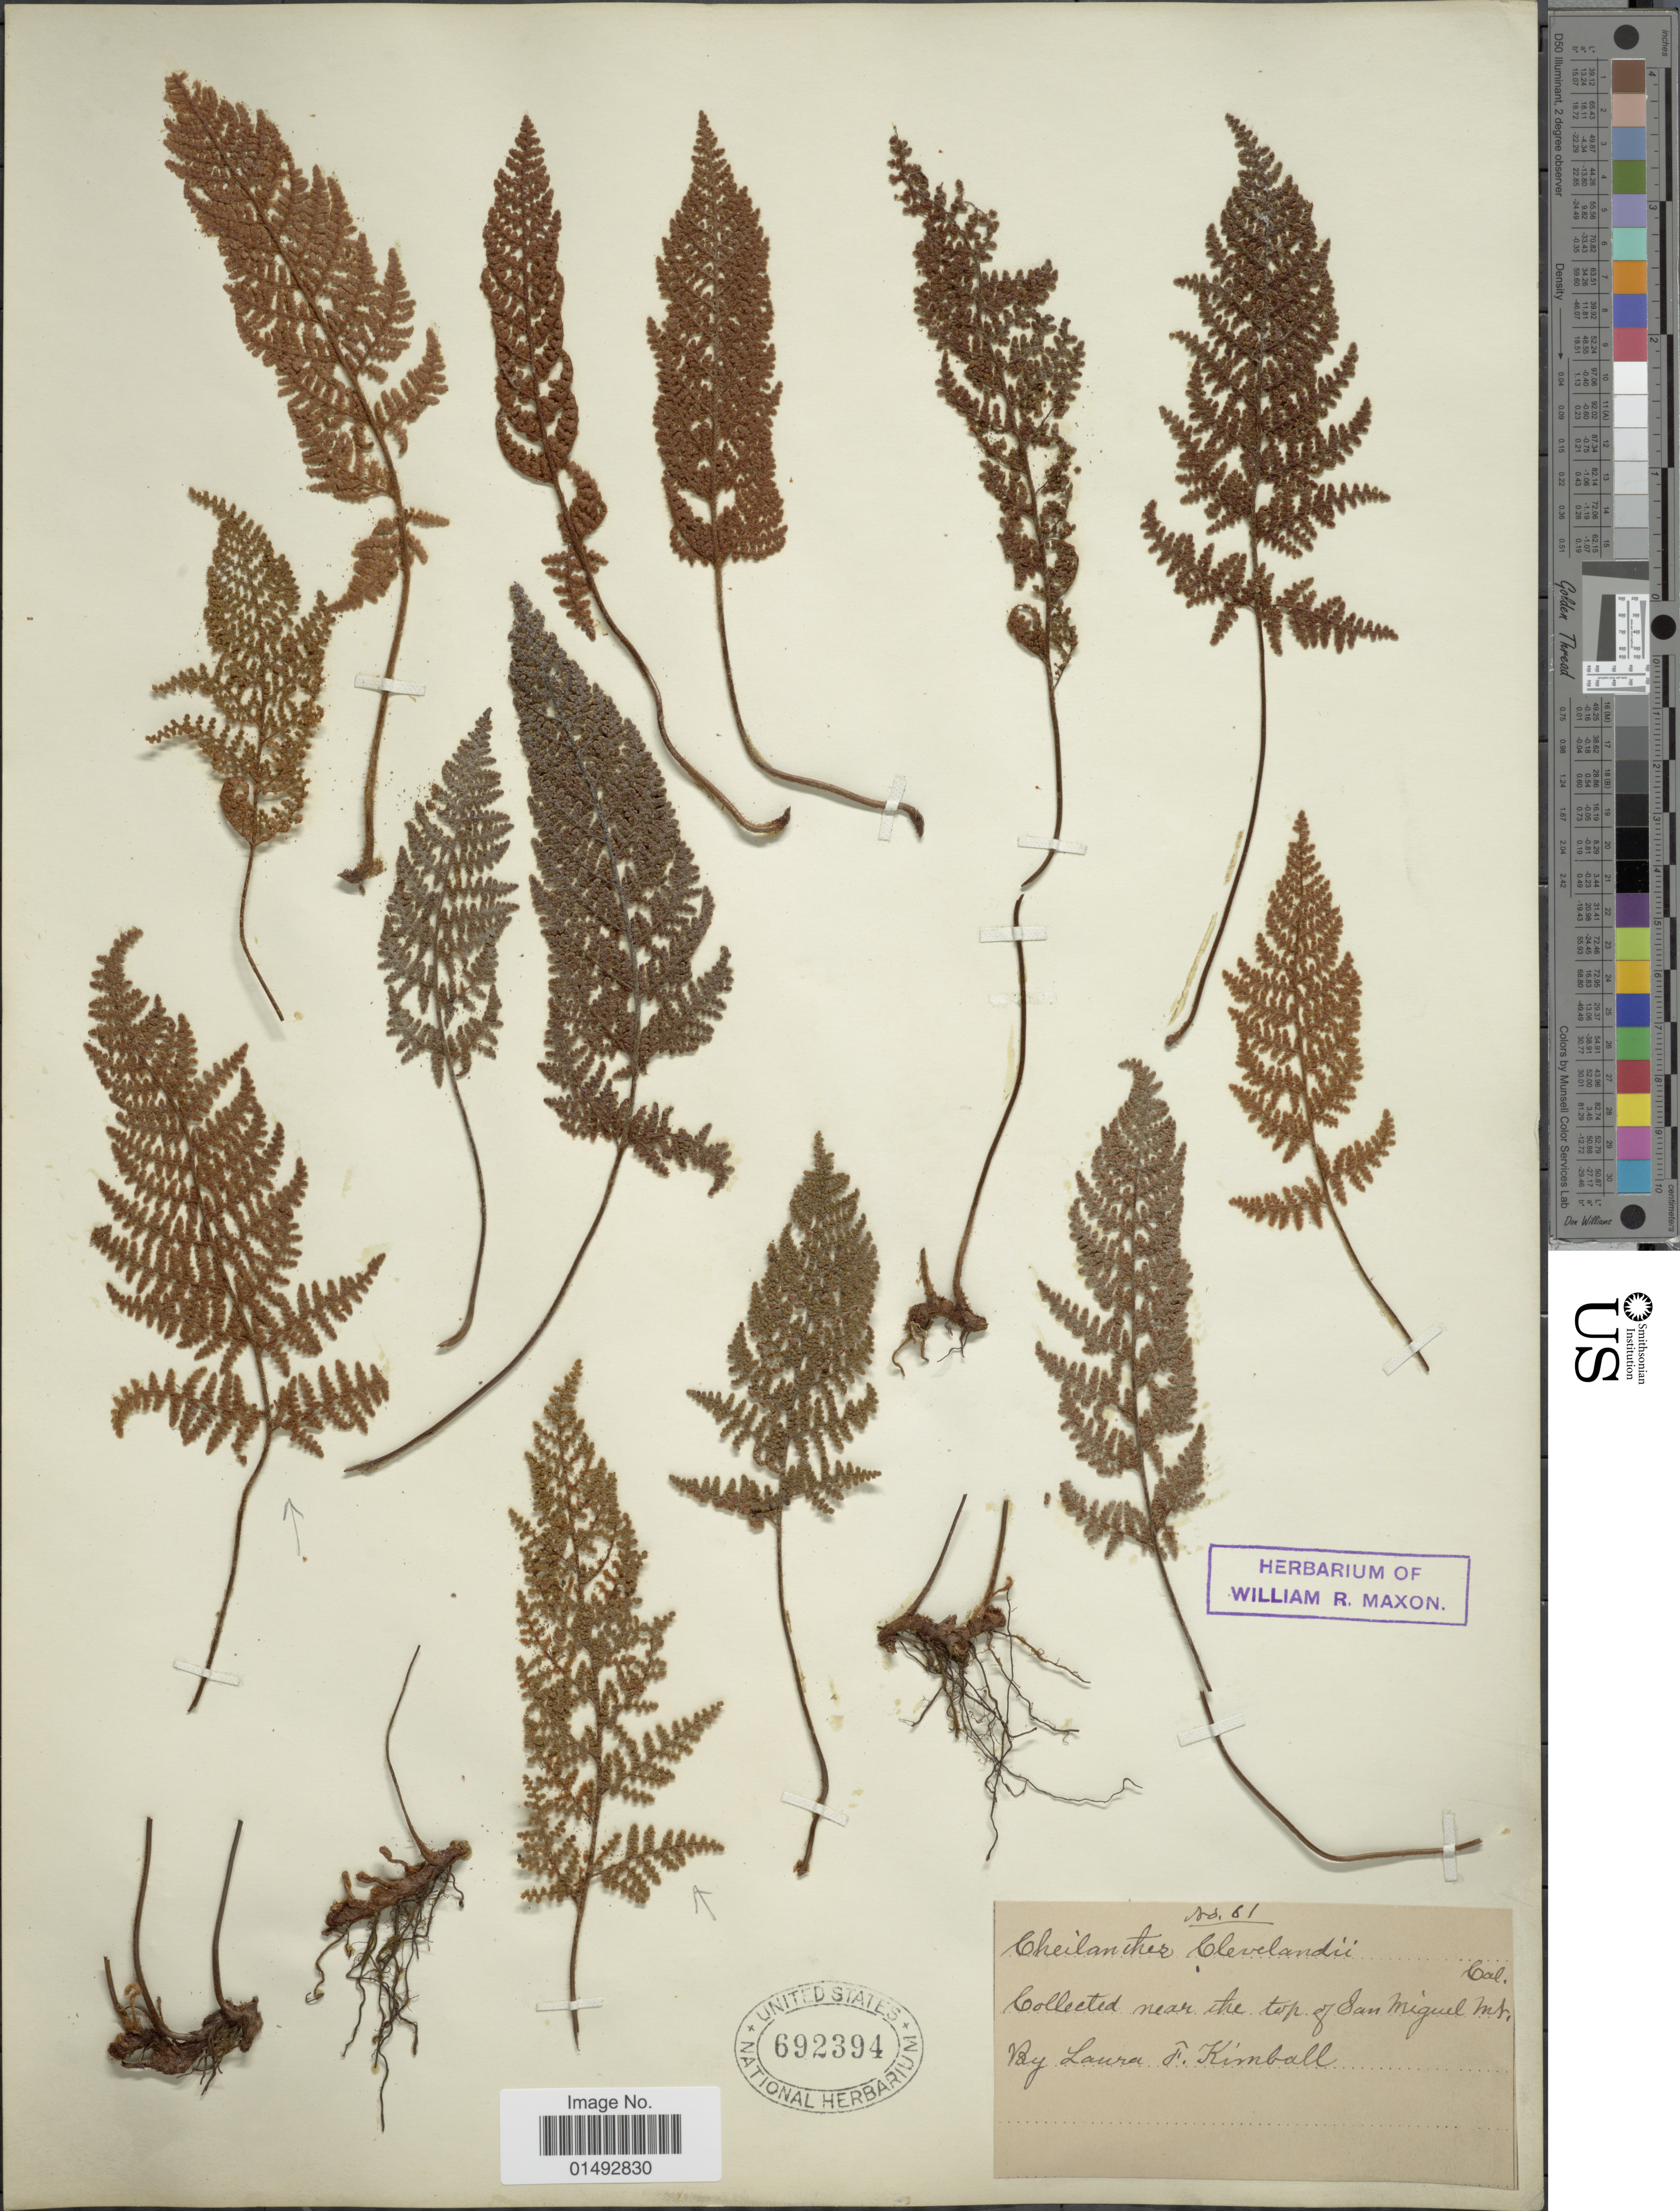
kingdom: Plantae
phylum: Tracheophyta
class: Polypodiopsida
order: Polypodiales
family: Pteridaceae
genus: Myriopteris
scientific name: Myriopteris clevelandii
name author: (D.C. Eaton) Grusz & Windham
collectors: L. Kimball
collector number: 61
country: United States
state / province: California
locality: Near the top of San Miguel Mt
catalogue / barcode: US 692394